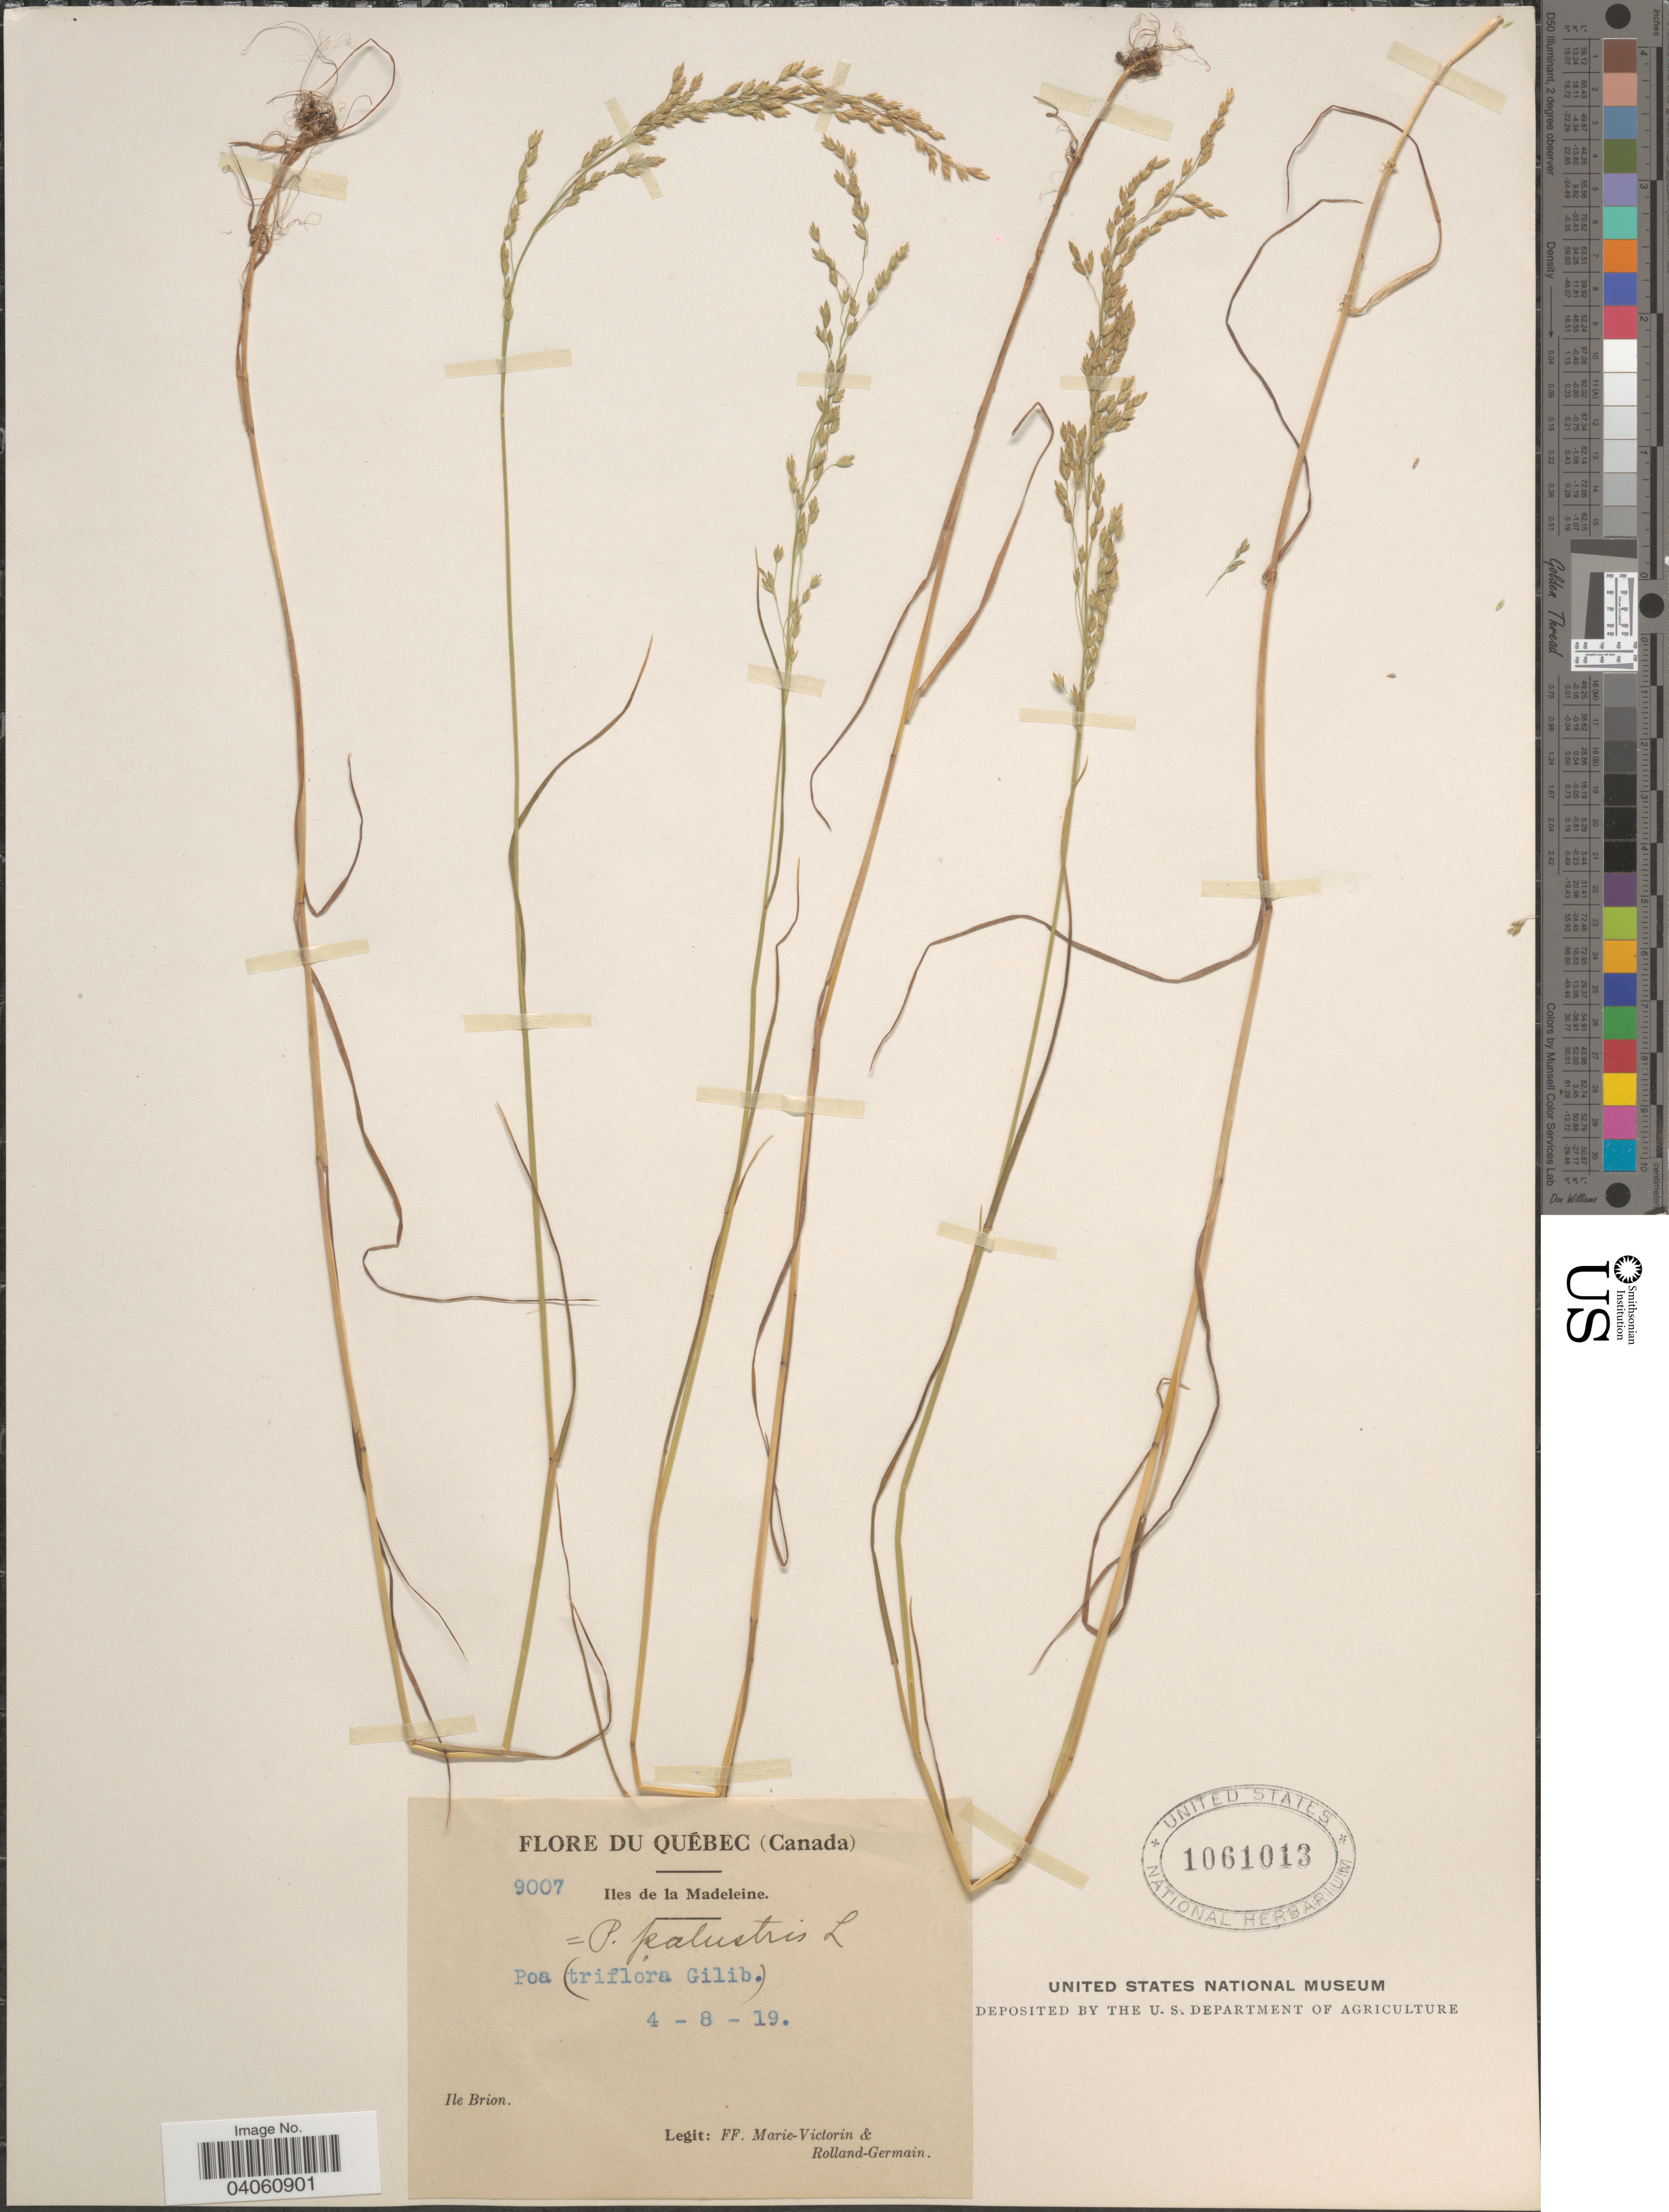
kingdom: Plantae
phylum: Tracheophyta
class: Liliopsida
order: Poales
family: Poaceae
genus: Poa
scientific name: Poa palustris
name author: L.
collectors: F. Marie-Victorin & Rolland-Germain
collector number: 9007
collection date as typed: Transcribed d/m/y: 4/8/19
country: Canada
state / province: Quebec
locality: Iles de la Madeleine. Ile Brion.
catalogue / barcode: US 1061013